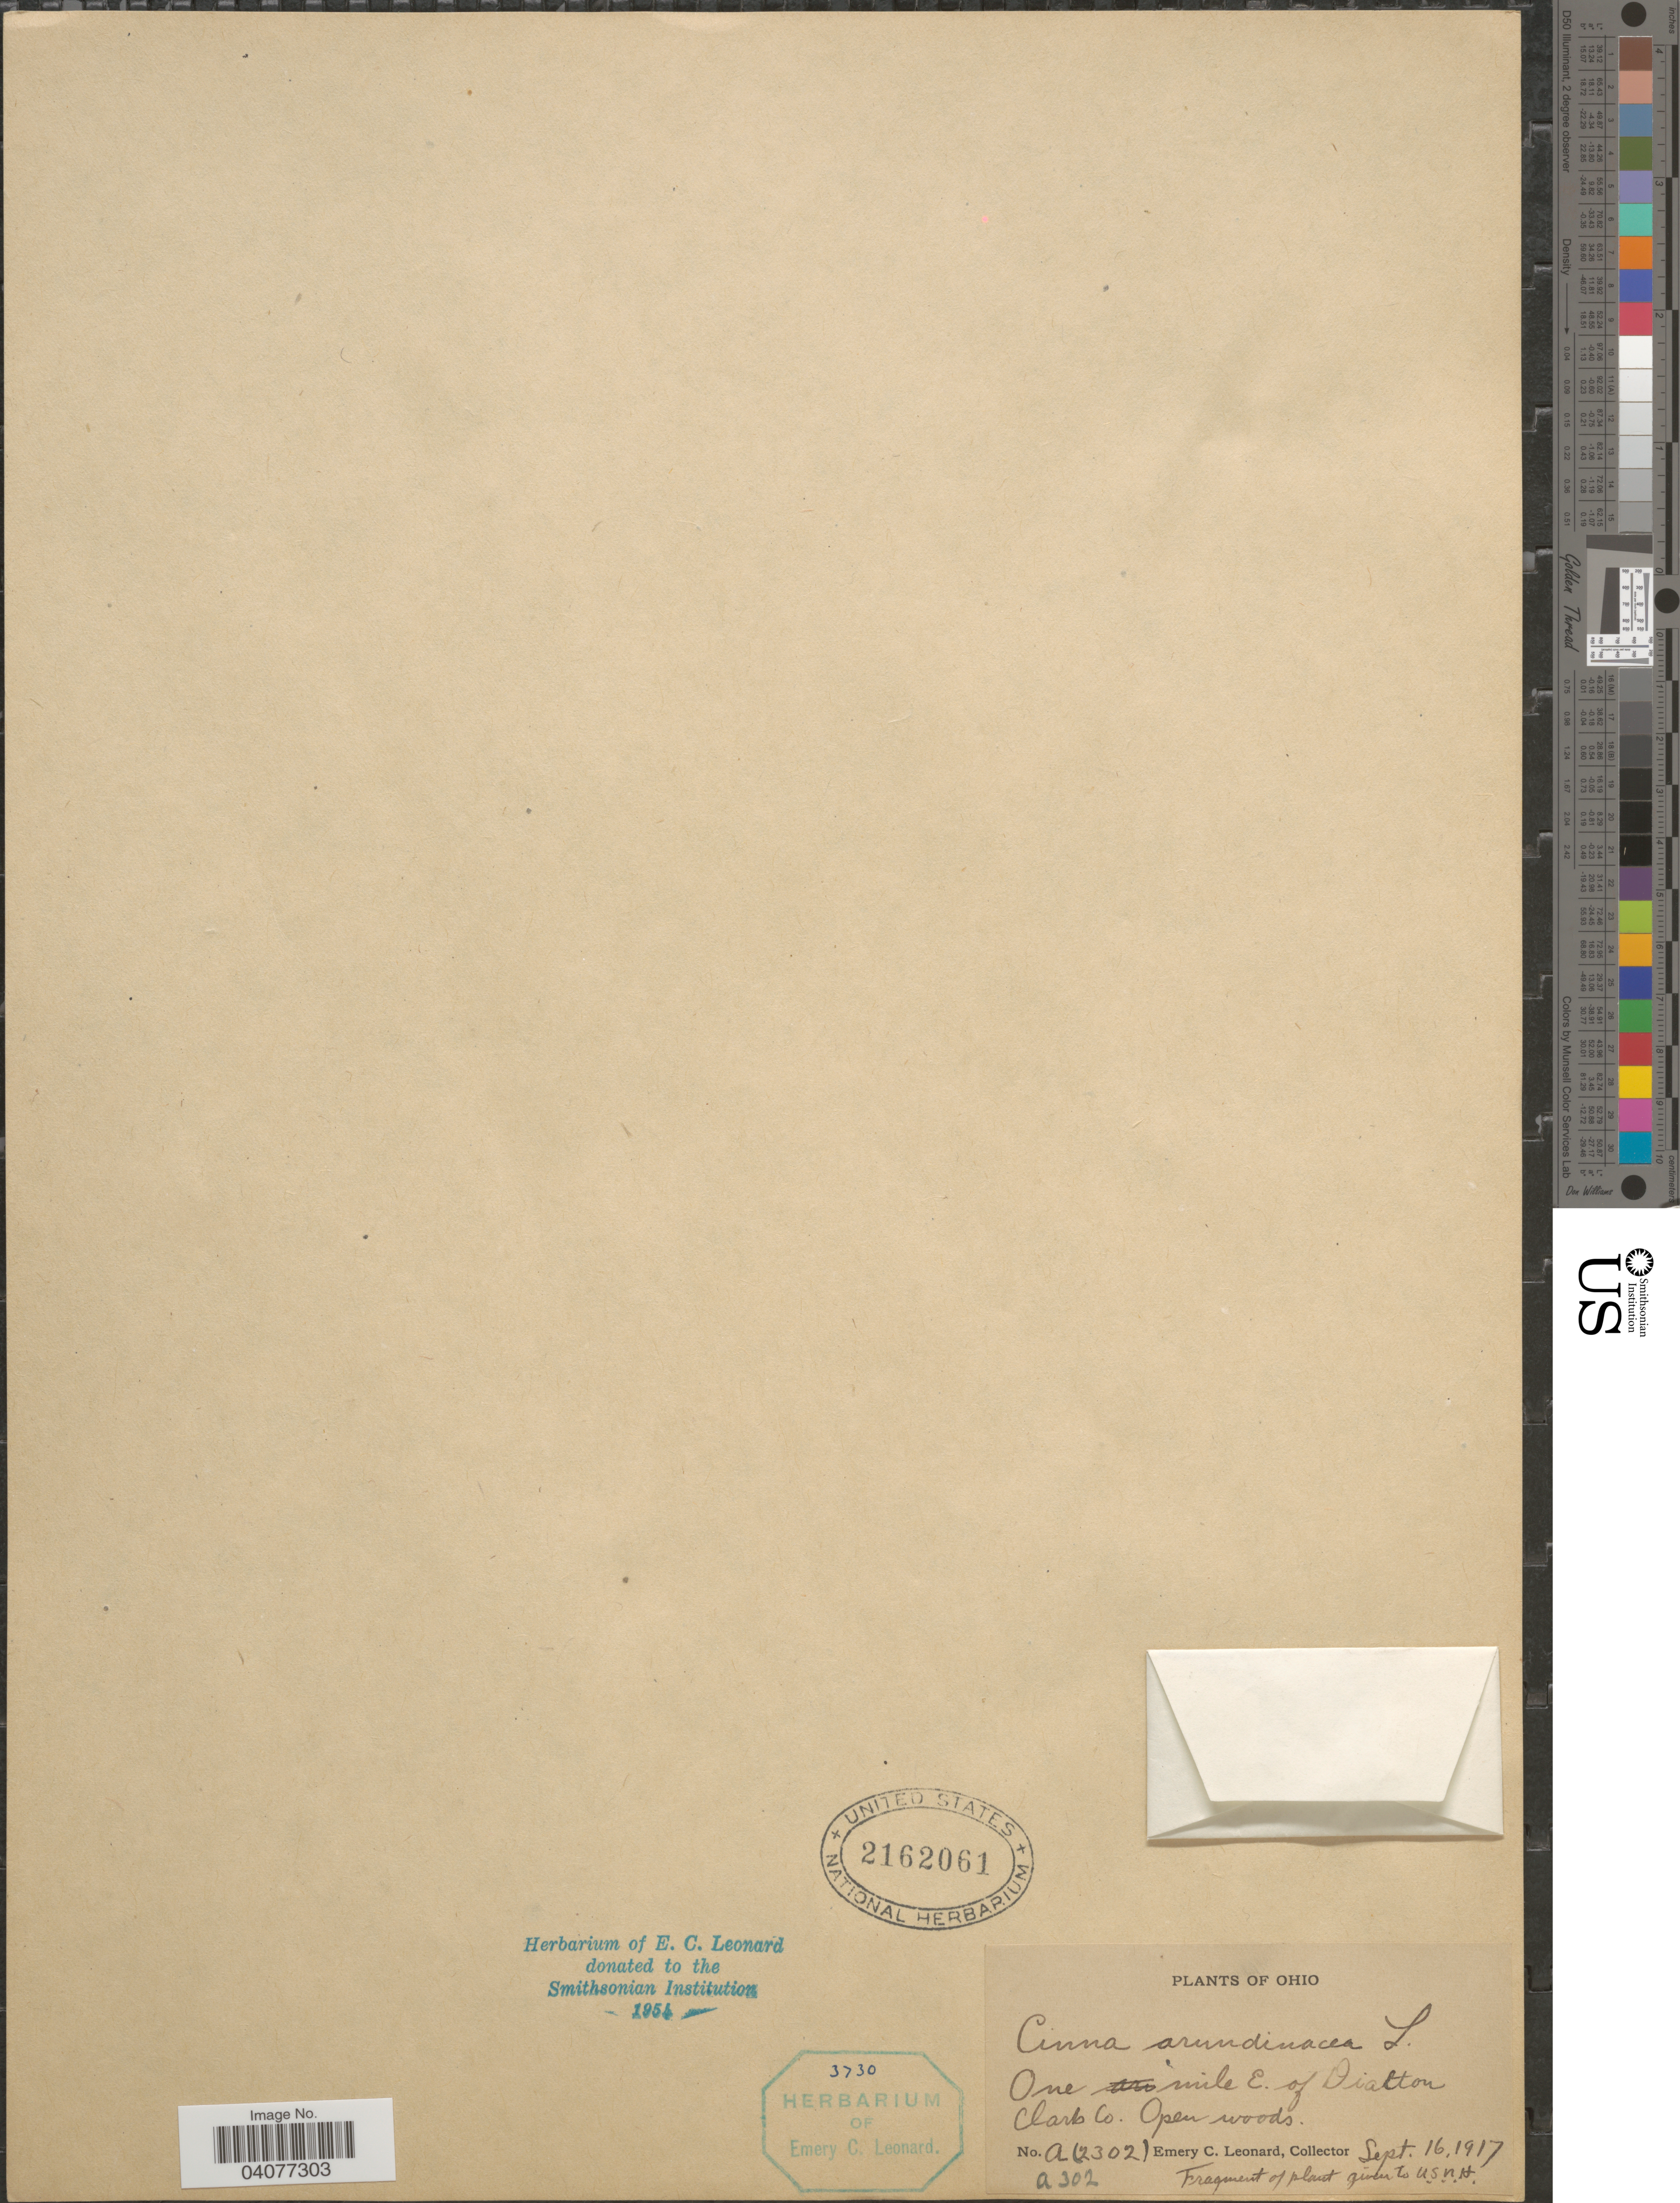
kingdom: Plantae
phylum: Tracheophyta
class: Liliopsida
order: Poales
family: Poaceae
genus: Cinna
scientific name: Cinna arundinacea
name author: L.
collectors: E. C. Leonard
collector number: A(2302)/A302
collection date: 1917-09-16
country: United States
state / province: Ohio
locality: One mile E. of Dialton. Clark Co.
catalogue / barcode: US 2162061